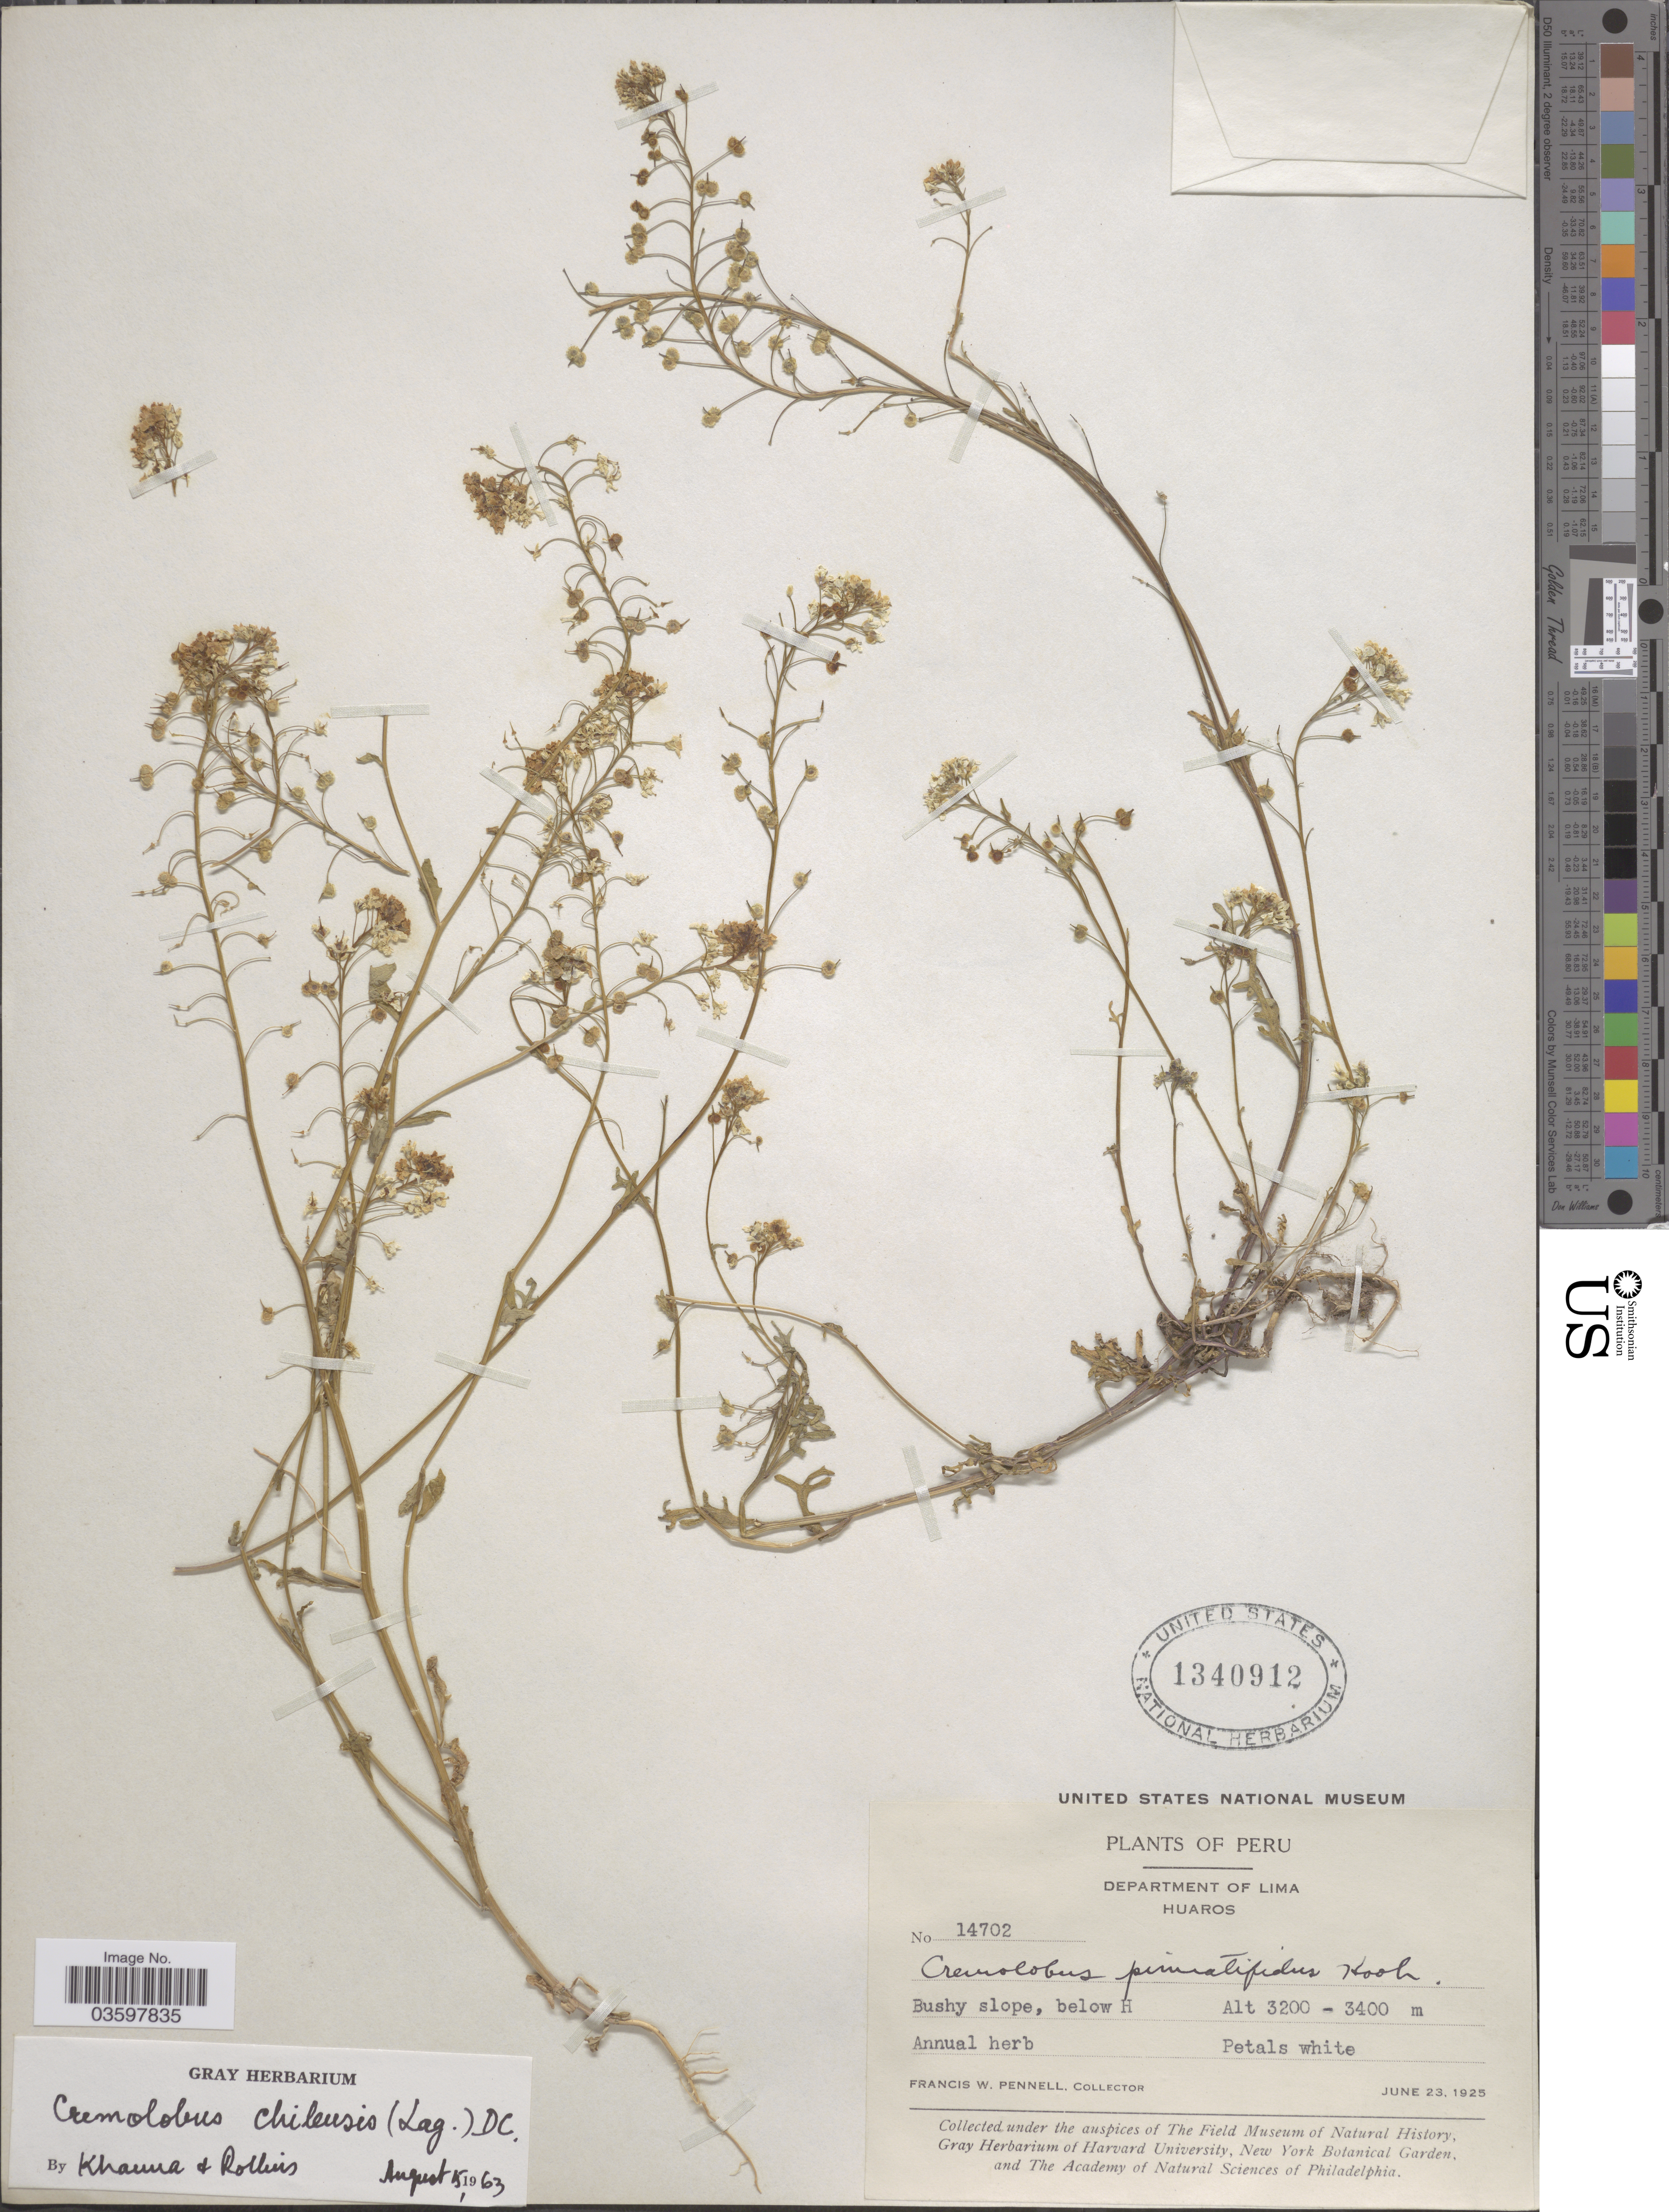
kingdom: Plantae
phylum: Tracheophyta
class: Magnoliopsida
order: Brassicales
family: Brassicaceae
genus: Cremolobus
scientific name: Cremolobus chilensis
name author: (Lag.) DC.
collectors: F. W. Pennell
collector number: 14702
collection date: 1925-06-23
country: Peru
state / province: Lima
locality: Department of Lima. Huaros. Below H.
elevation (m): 3200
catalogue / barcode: US 1340912